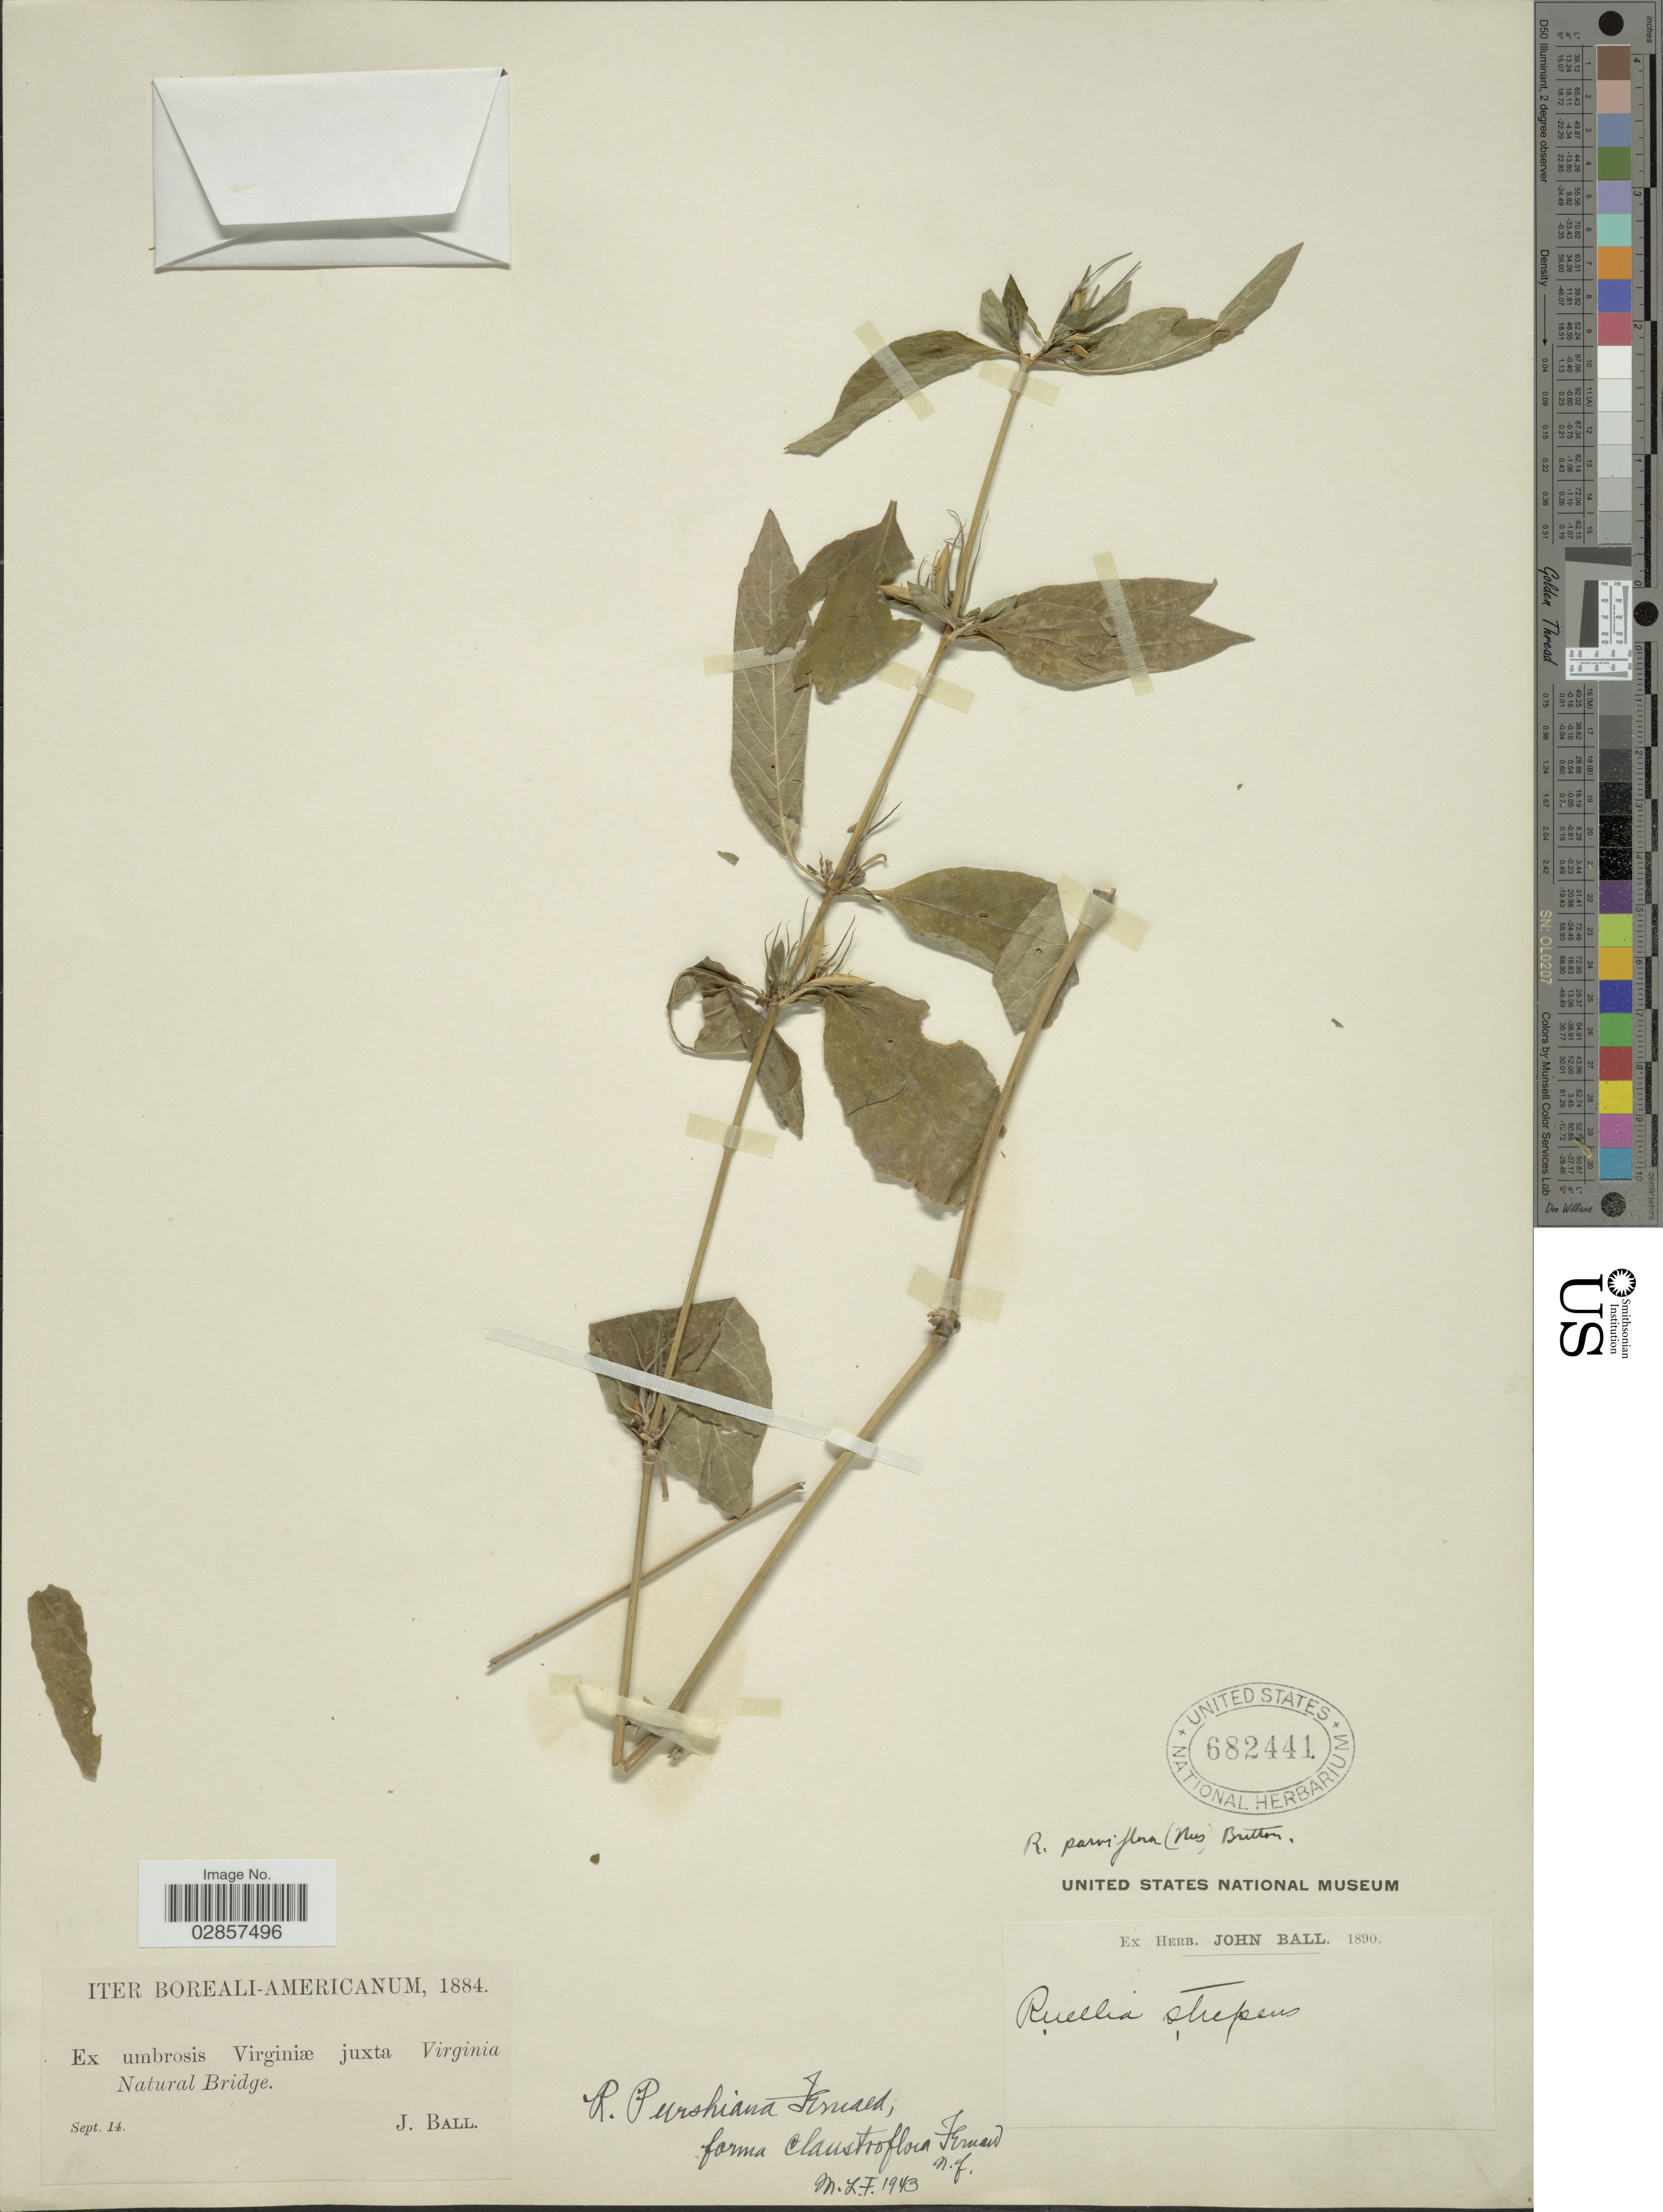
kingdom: Plantae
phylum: Tracheophyta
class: Magnoliopsida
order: Lamiales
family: Acanthaceae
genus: Ruellia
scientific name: Ruellia purshiana f. claustroflora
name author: Fernald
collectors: J. Ball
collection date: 1884-09-14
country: United States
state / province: Virginia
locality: Umbrosis Virginiae juxta Virginia, Natural Bridge.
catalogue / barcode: US 682441